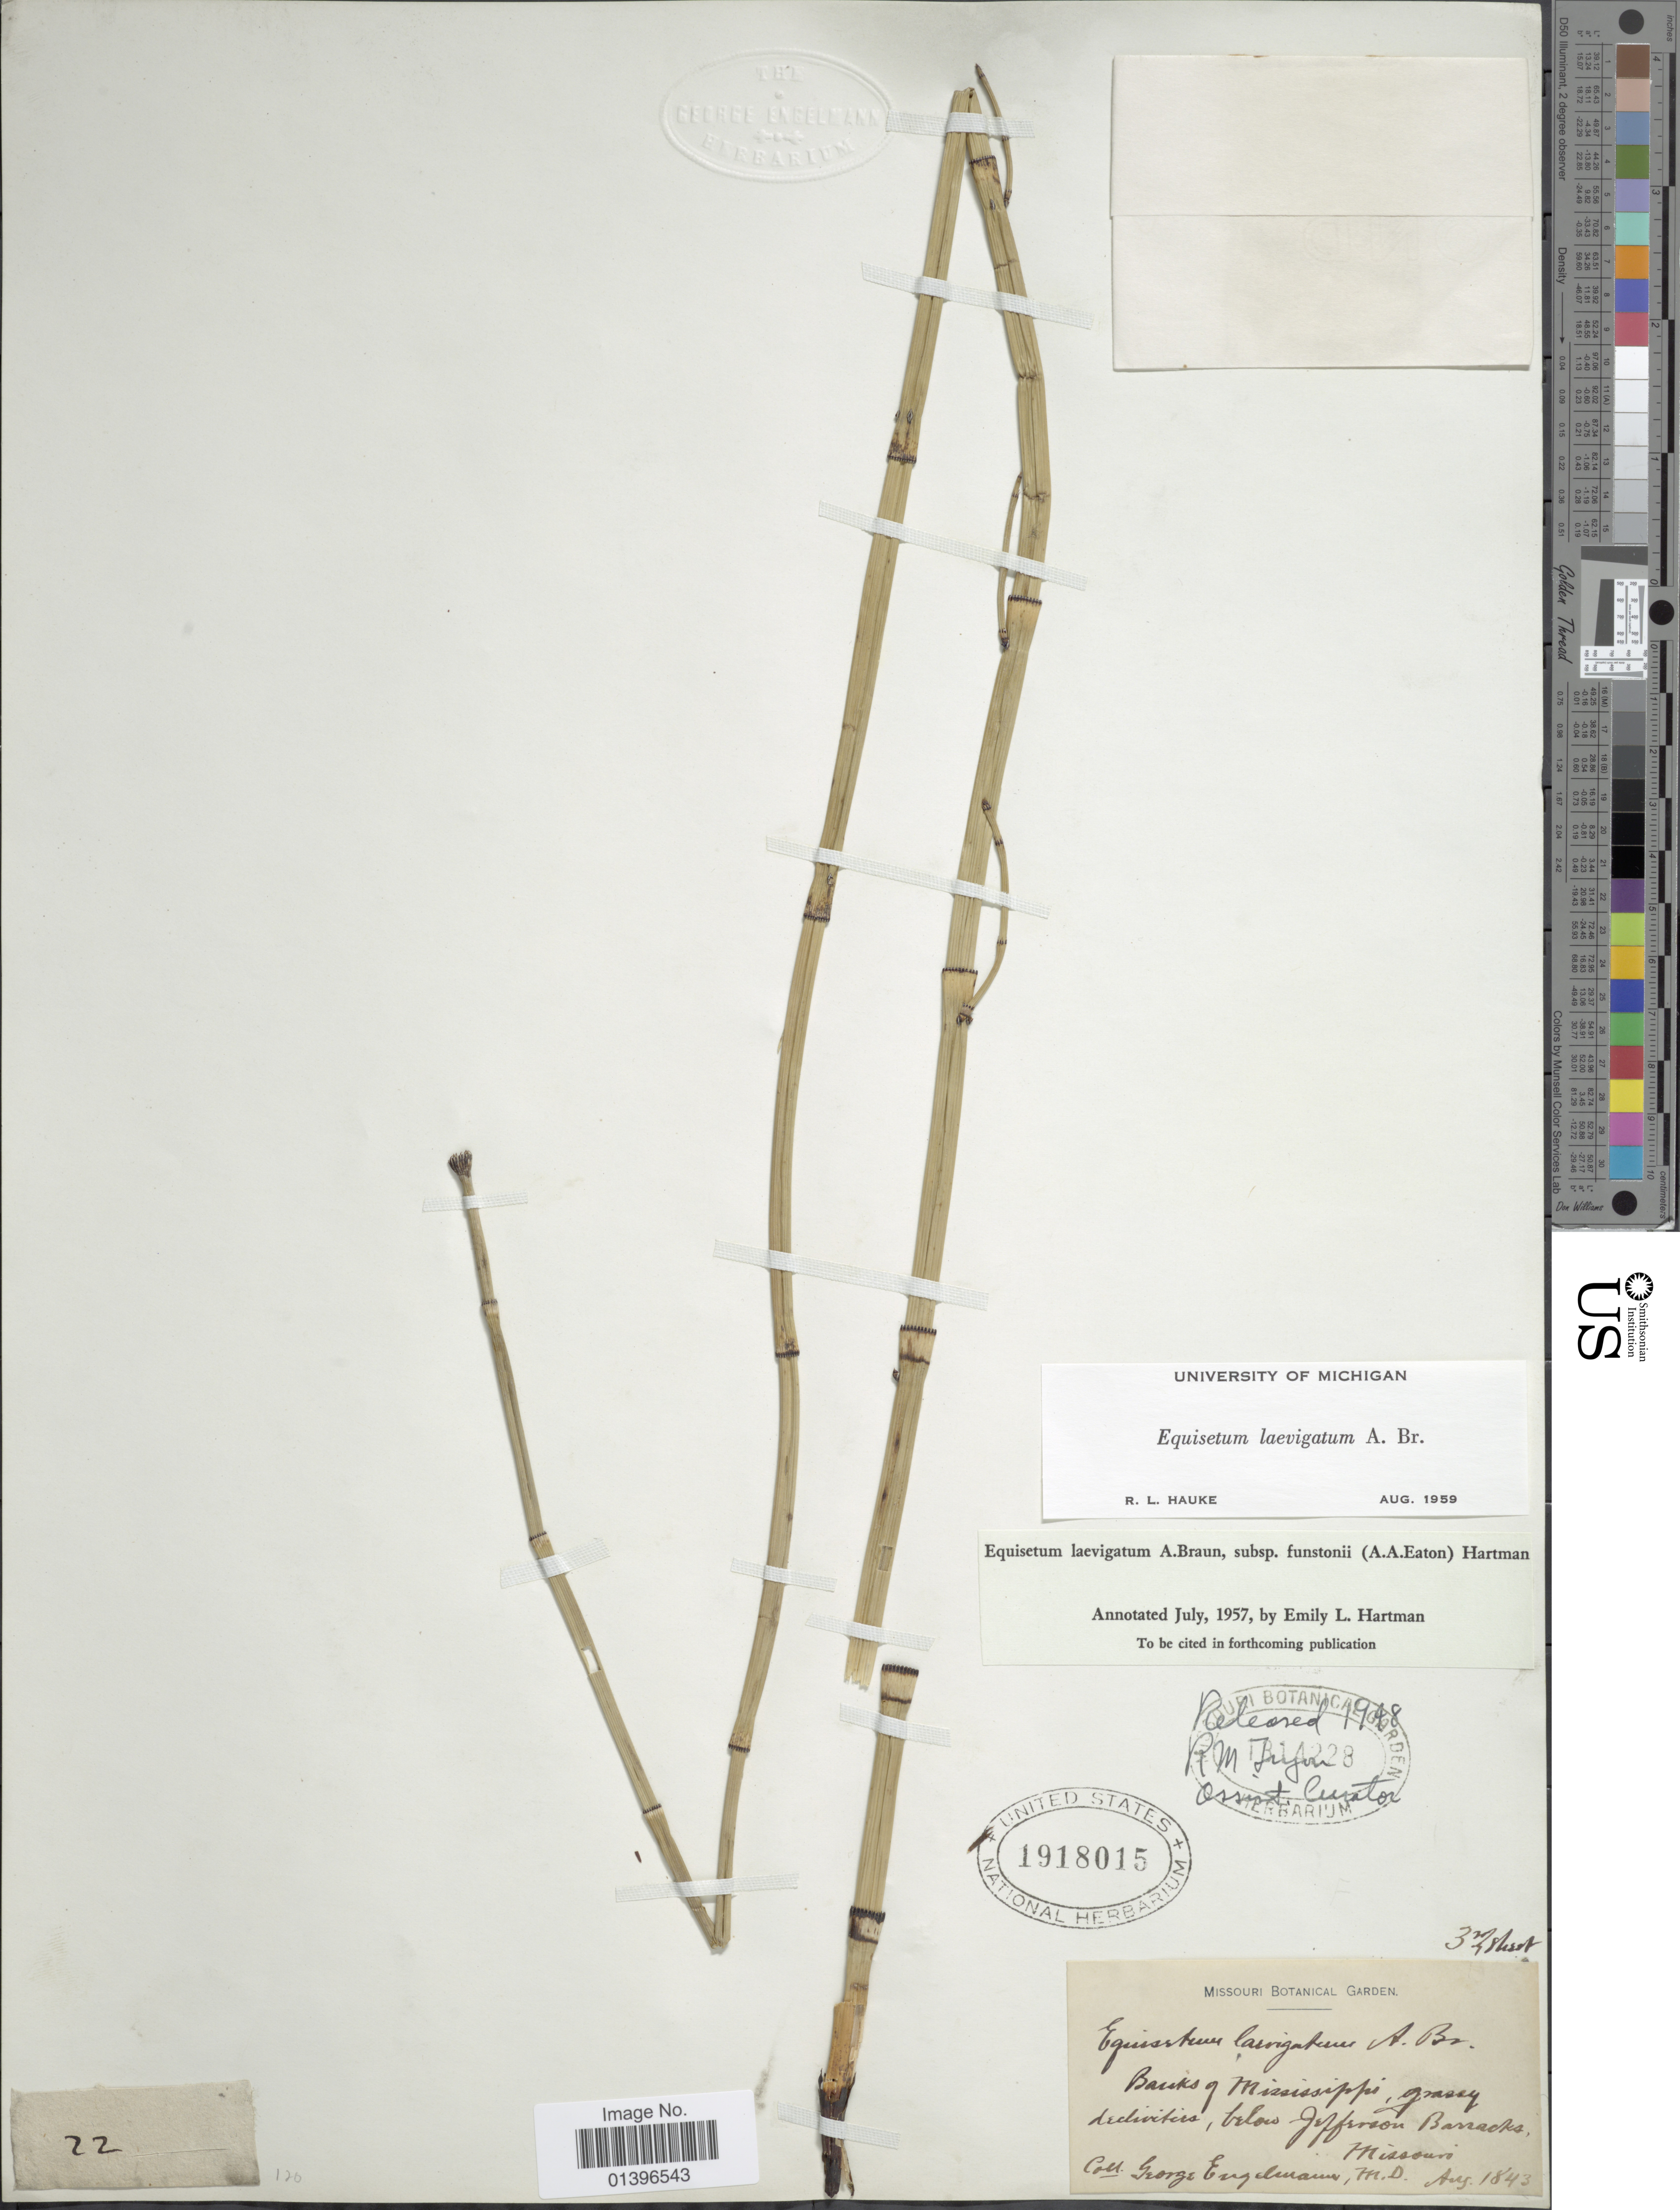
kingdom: Plantae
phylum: Tracheophyta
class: Polypodiopsida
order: Equisetales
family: Equisetaceae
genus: Equisetum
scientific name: Equisetum laevigatum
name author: A. Braun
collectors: G. Engelmann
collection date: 1843-08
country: United States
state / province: Missouri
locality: Banks of Mississippi, grassy declivities, below Jefferson Barracks.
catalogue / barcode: US 1918015